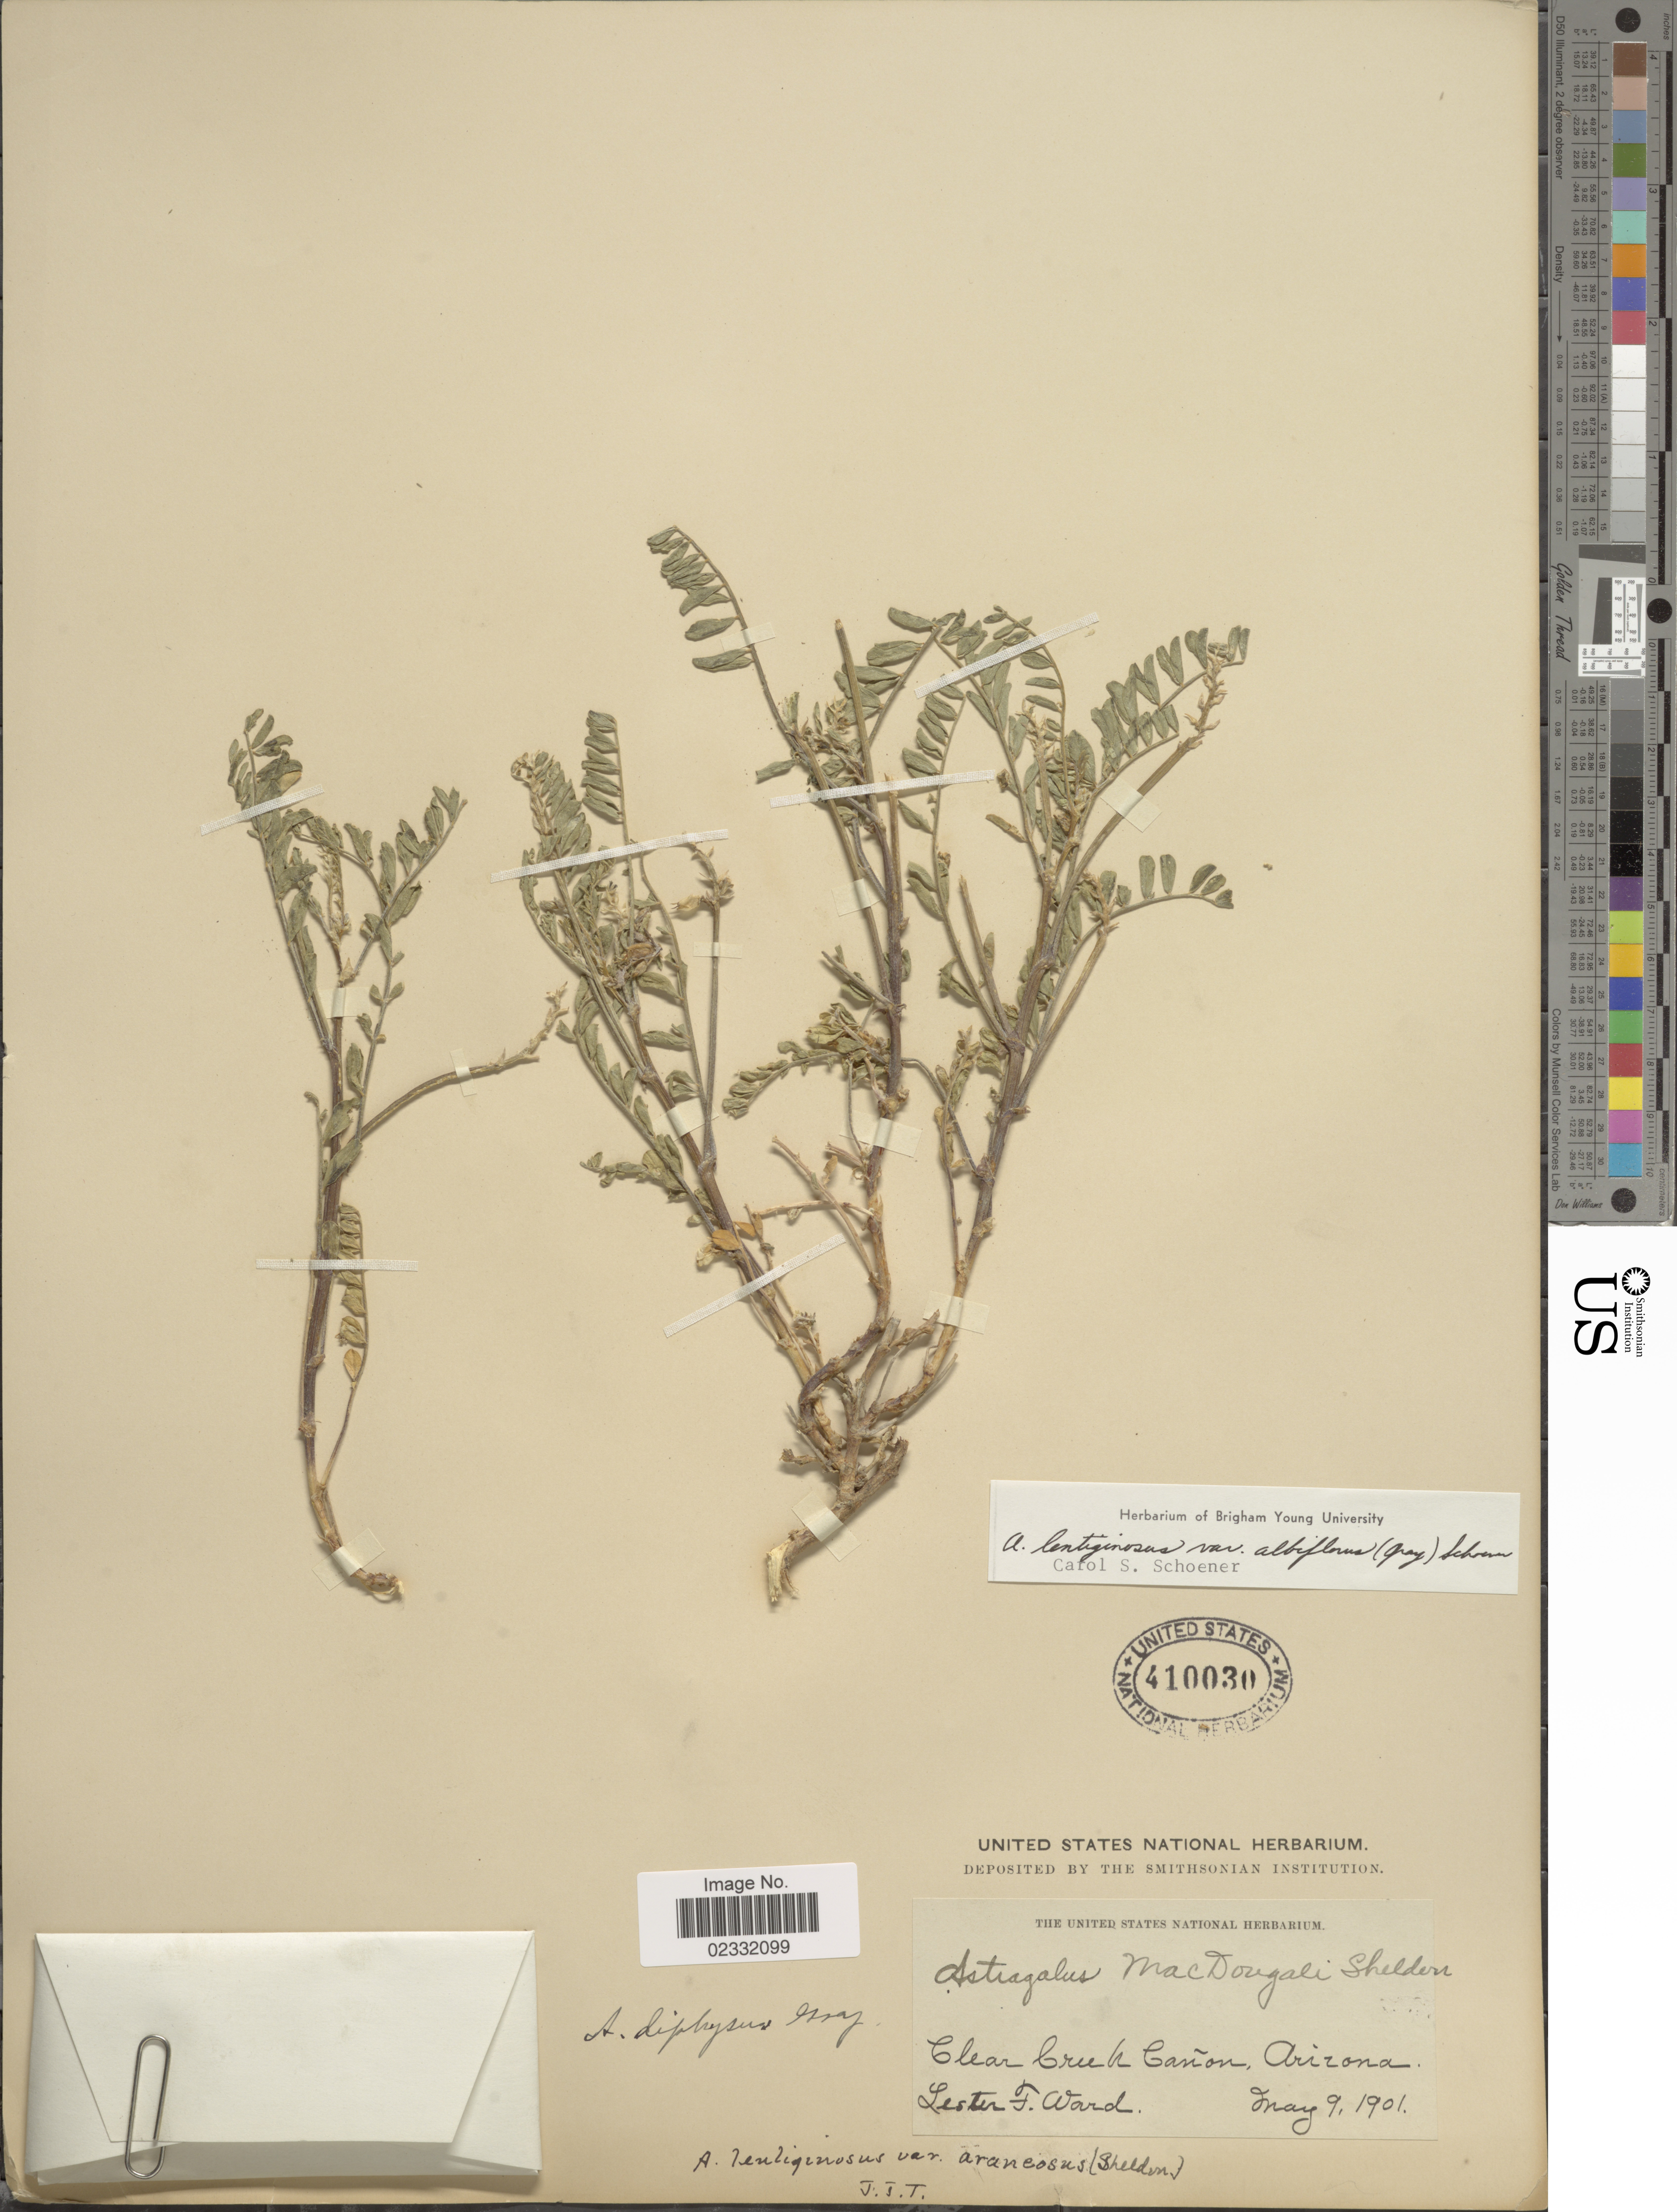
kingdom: Plantae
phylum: Tracheophyta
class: Magnoliopsida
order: Fabales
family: Fabaceae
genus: Astragalus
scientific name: Astragalus lentiginosus var. albiflorus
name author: (A. Gray) Schoener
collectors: L. F. Ward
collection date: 1901-05-09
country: United States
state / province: Arizona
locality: Clear Creek Cañon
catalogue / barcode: US 410030